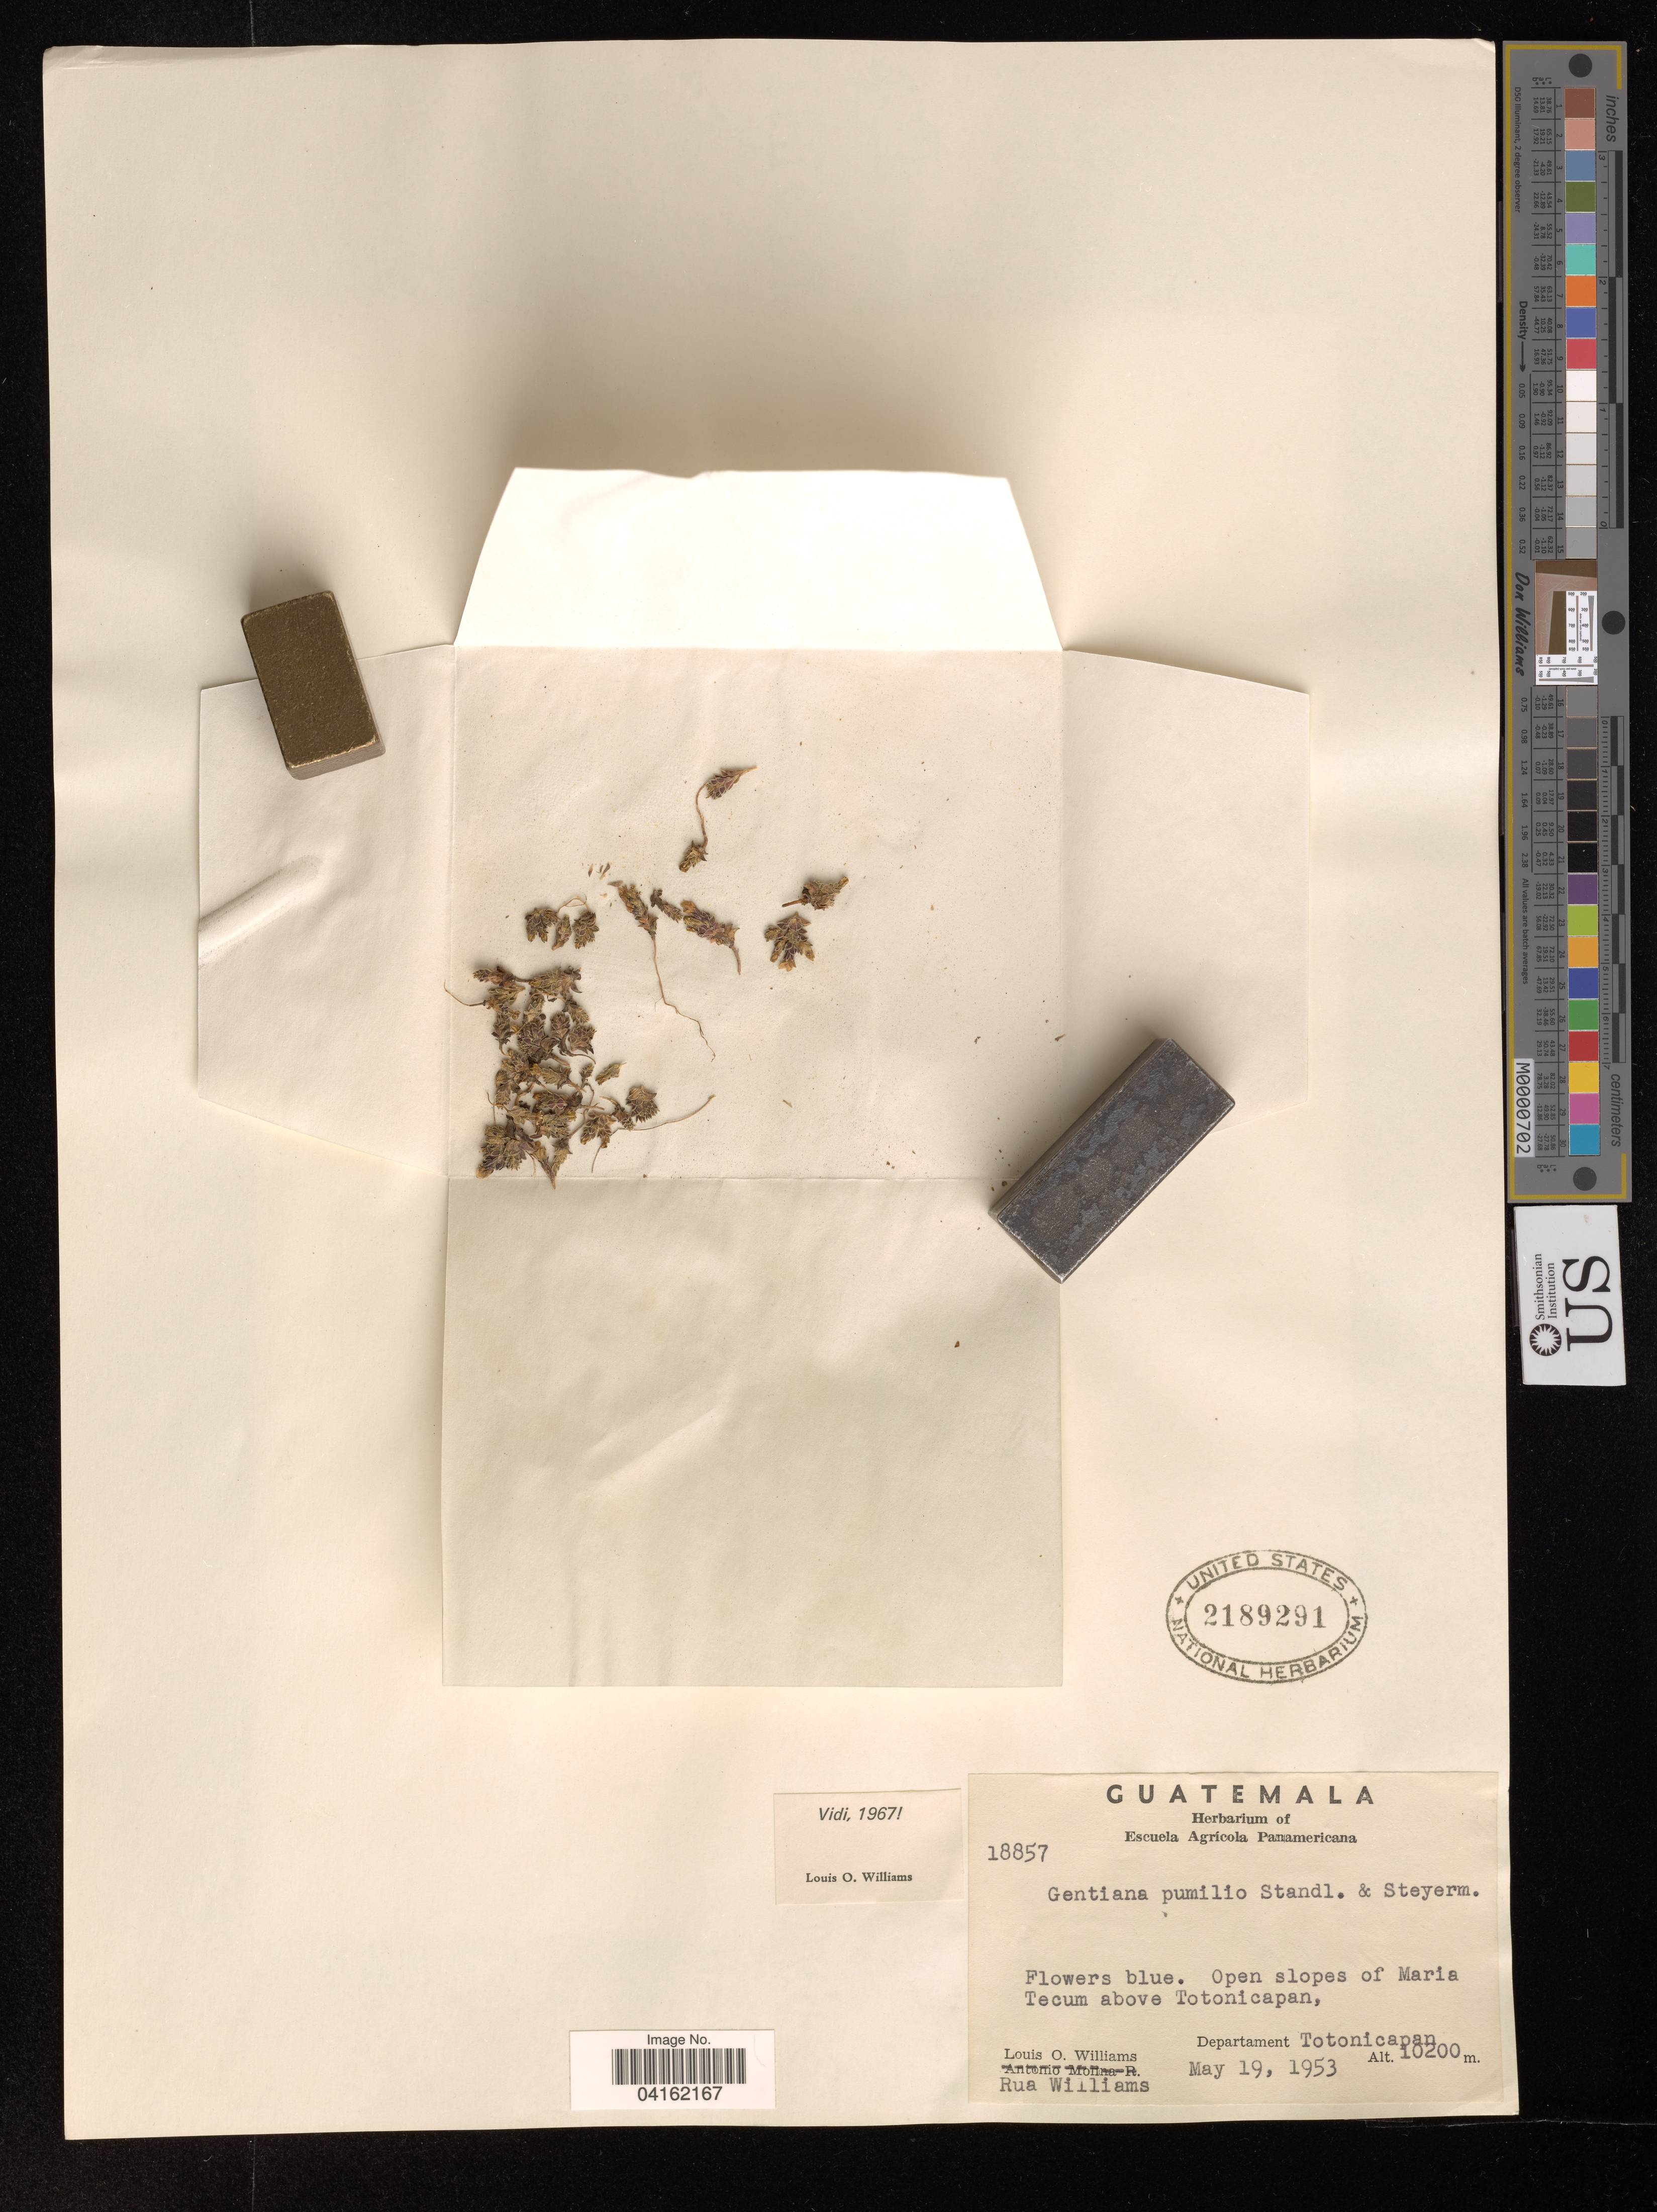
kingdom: Plantae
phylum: Tracheophyta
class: Magnoliopsida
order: Gentianales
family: Gentianaceae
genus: Gentiana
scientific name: Gentiana pumilio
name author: Standl. & Steyerm.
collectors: L. O. Williams & R. Williams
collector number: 18857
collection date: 1953-05-19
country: Guatemala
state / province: Totonicapan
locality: Open slopes of Maria. Tecum above Totonicapan, Departament Totonicapan.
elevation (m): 10200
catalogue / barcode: US 2189291